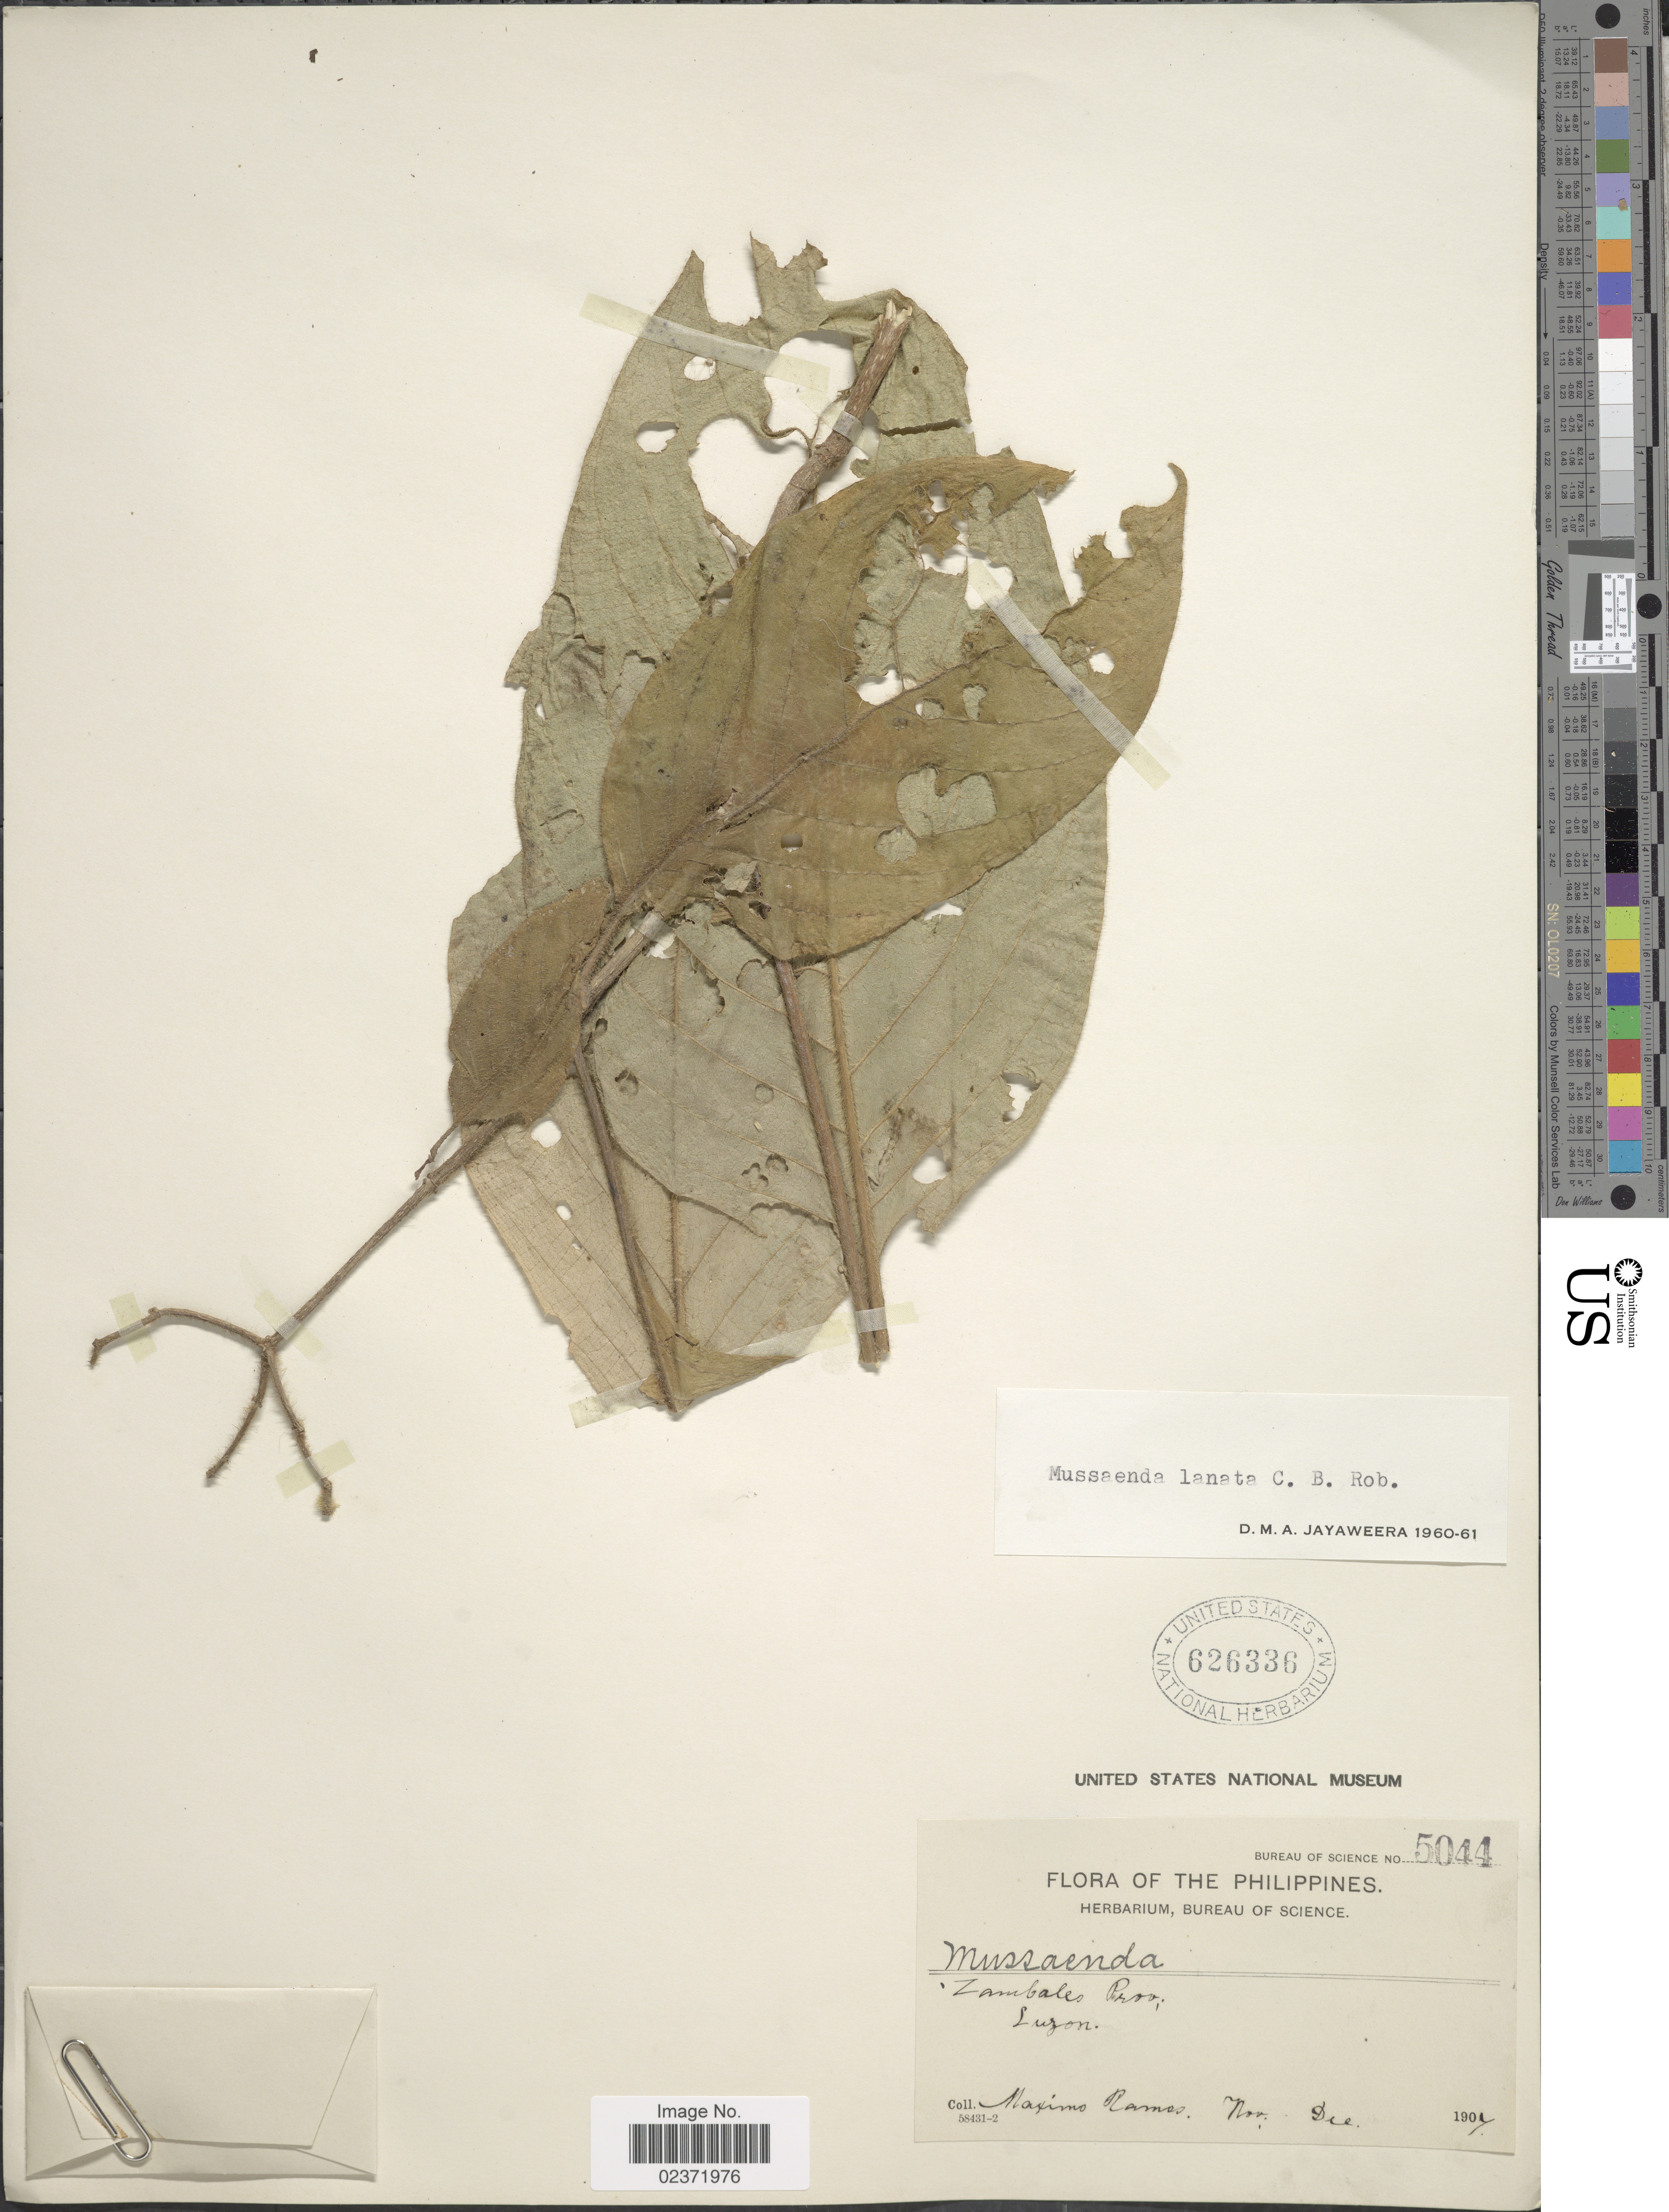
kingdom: Plantae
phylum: Tracheophyta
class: Magnoliopsida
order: Gentianales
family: Rubiaceae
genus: Mussaenda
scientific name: Mussaenda lanata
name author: C.B. Rob.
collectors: M. Ramos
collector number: Bureau of Science 5044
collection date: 1907-11/1907-12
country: Philippines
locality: Zambales Prov., Luzon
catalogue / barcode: US 626336